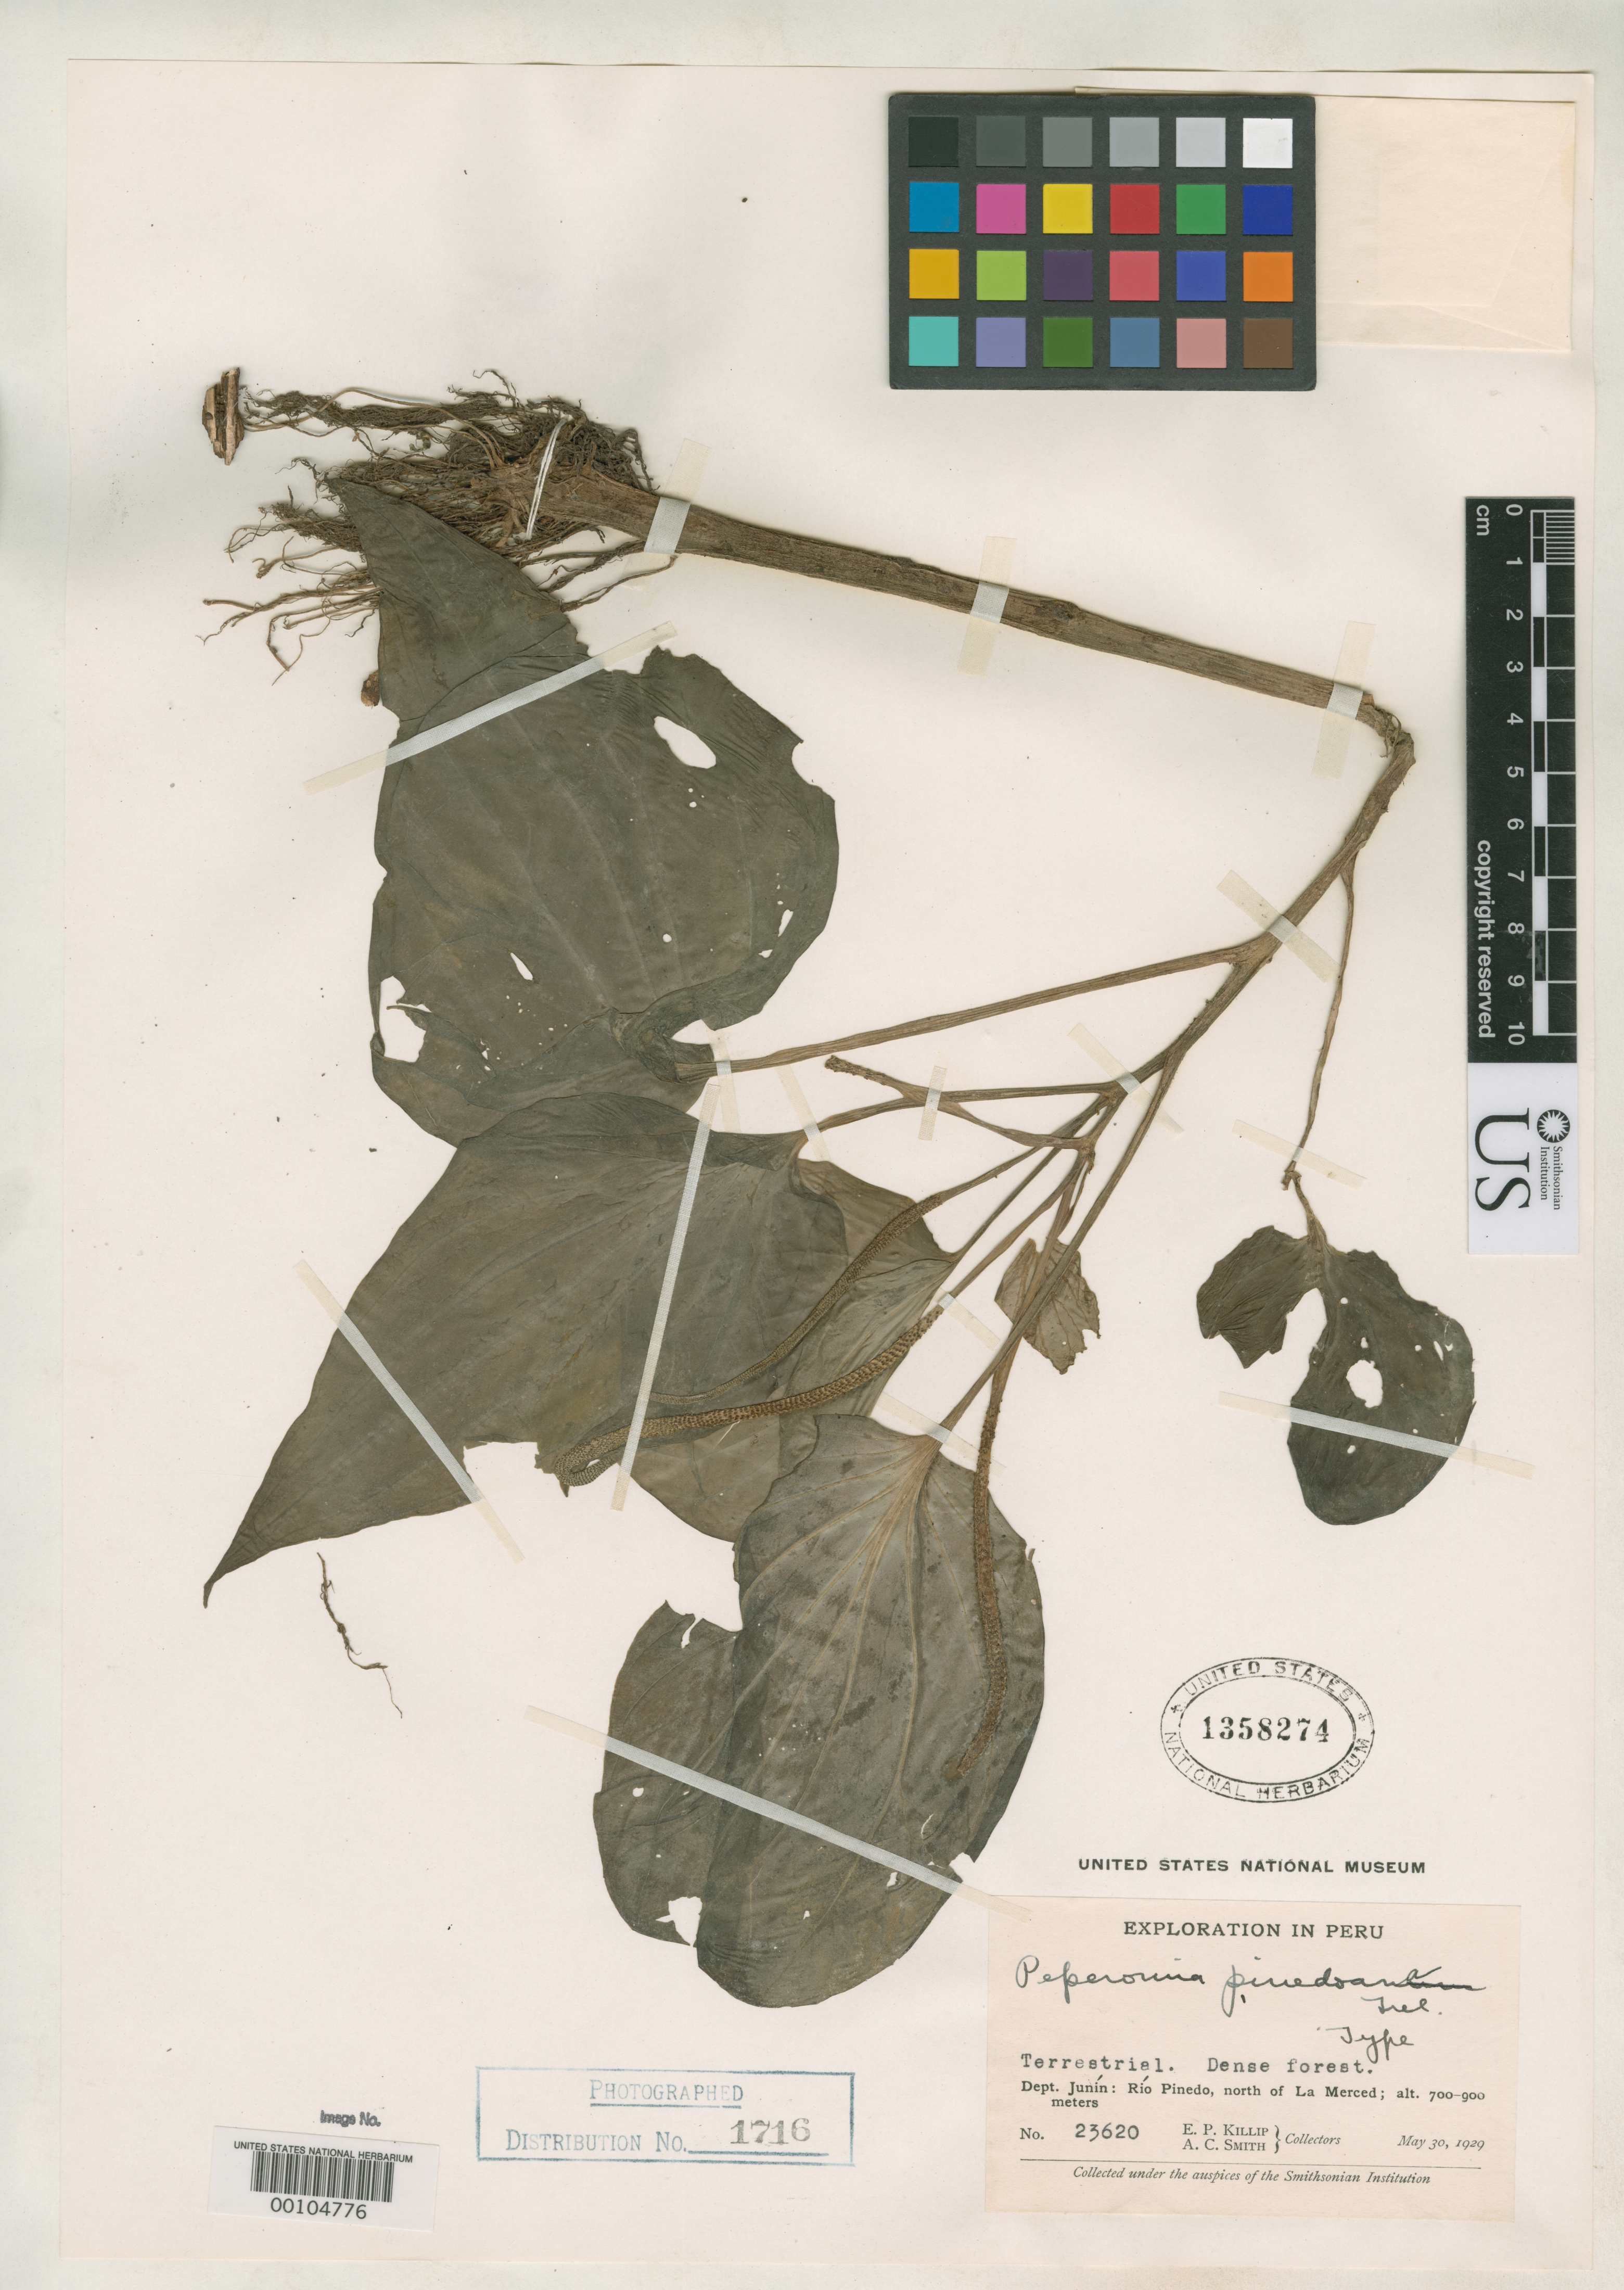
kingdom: Plantae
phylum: Tracheophyta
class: Magnoliopsida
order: Piperales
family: Piperaceae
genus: Peperomia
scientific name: Peperomia pinedoana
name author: Trel. in J.F. Macbr.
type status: Holotype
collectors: E. P. Killip & A. C. Smith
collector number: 23620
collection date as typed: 30 May 1929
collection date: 1929-05-30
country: Peru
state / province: Junín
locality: Rio Pinedo, north of La Merced.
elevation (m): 700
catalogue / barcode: US 1358274